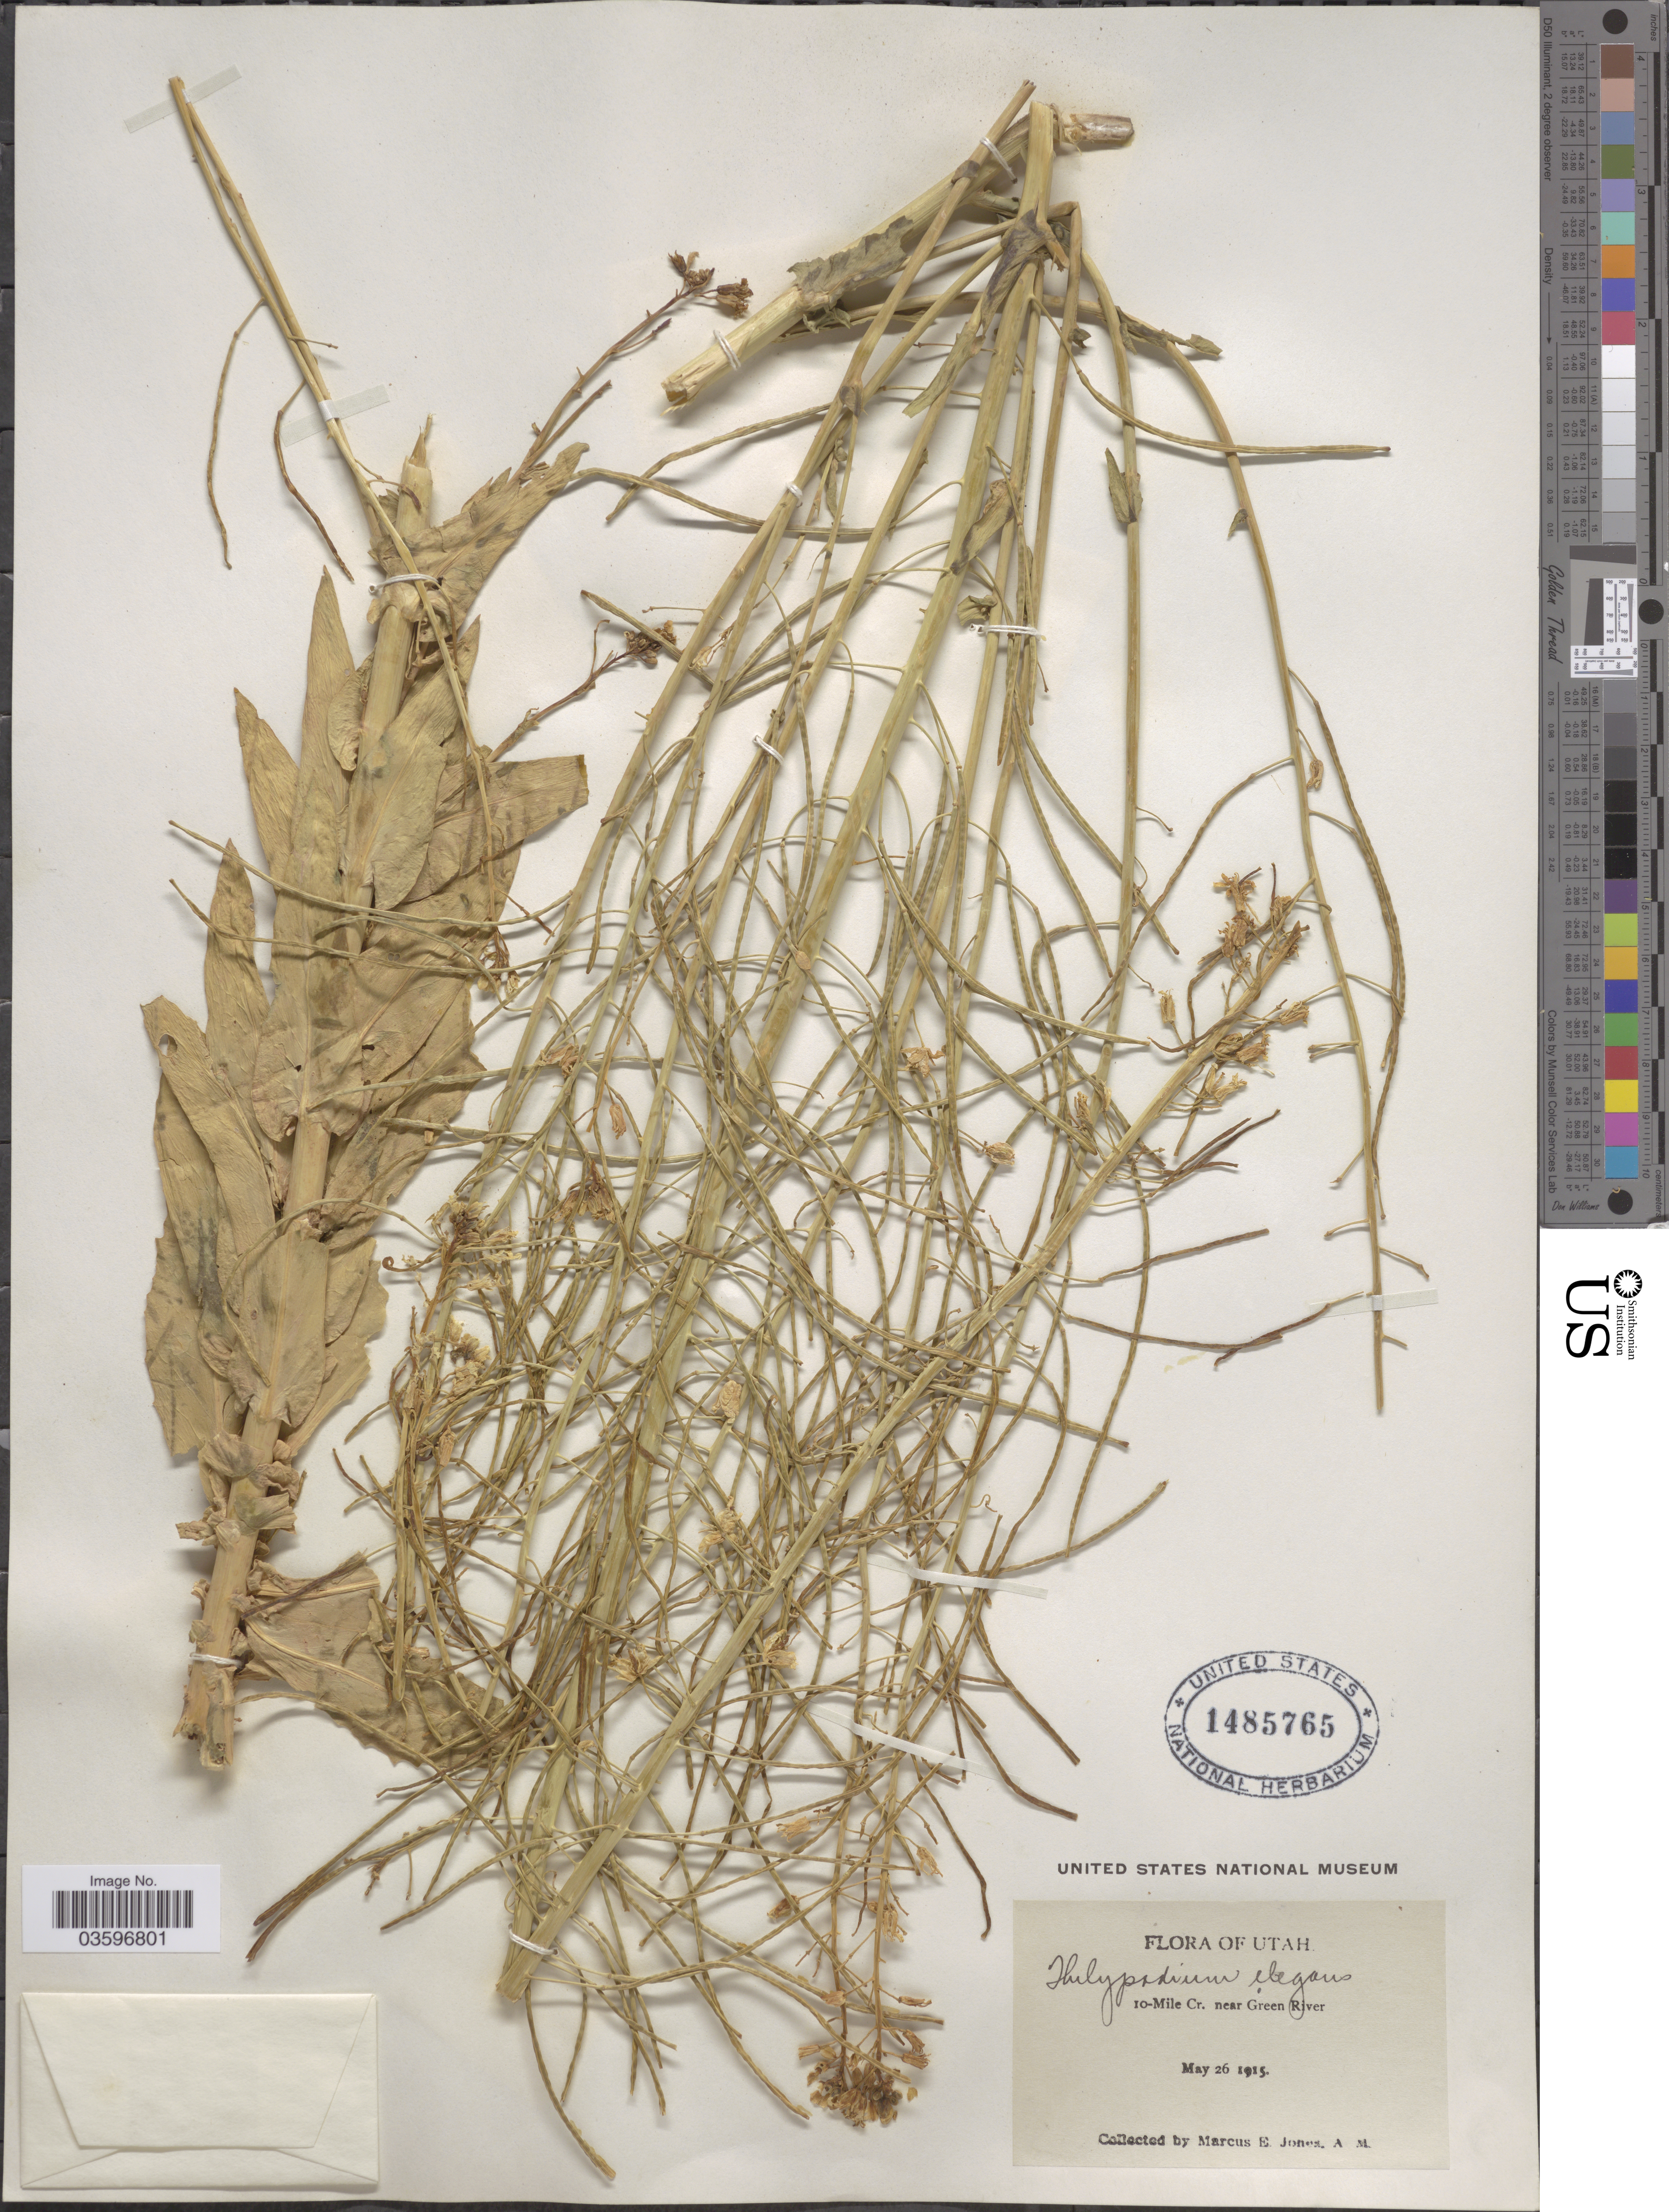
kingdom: Plantae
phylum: Tracheophyta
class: Magnoliopsida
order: Brassicales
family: Brassicaceae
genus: Thelypodiopsis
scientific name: Thelypodiopsis elegans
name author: (M.E. Jones) Rydb.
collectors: M. E. Jones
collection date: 1915-05-26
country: United States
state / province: Utah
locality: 10-Mile Cr. near Green River.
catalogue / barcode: US 1485765